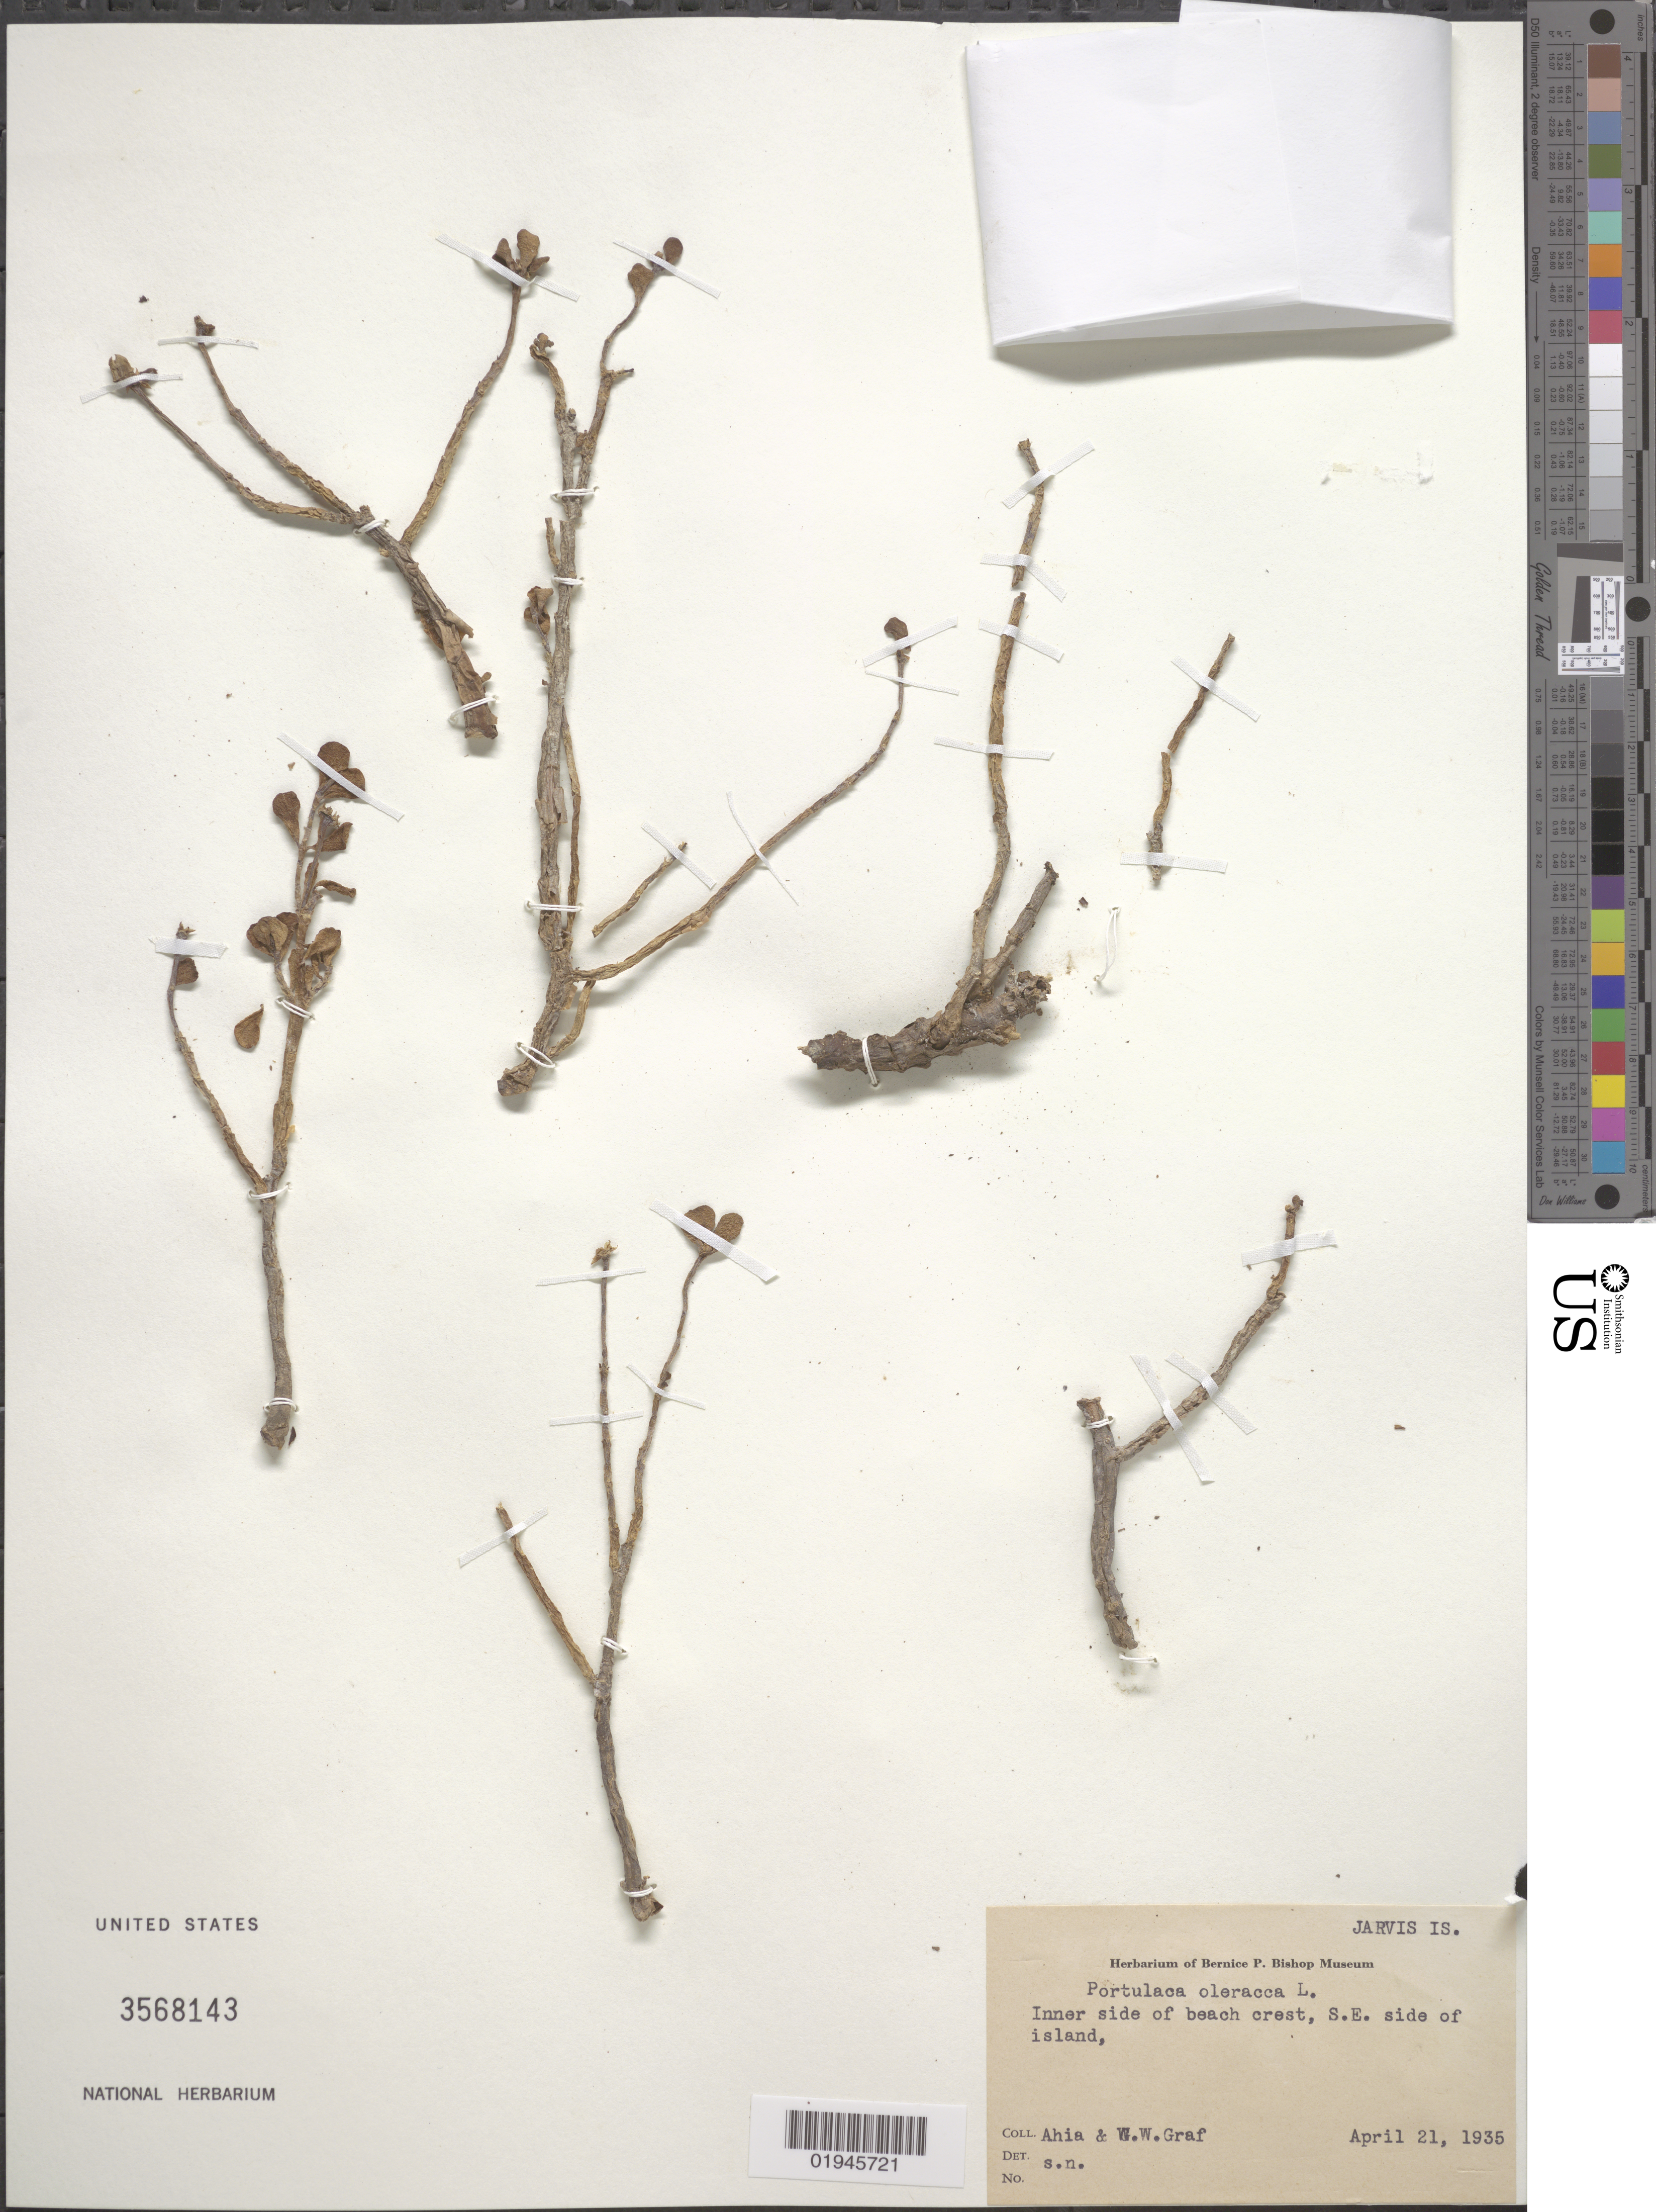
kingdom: Plantae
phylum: Tracheophyta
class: Magnoliopsida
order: Caryophyllales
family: Portulacaceae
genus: Portulaca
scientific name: Portulaca oleracea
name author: L.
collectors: -. Ahia & W. Graf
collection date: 1935-04-21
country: U.S. Administered Pacific Islands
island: Jarvis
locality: Inner side of beach crest, SE side of island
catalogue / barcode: US 3568143